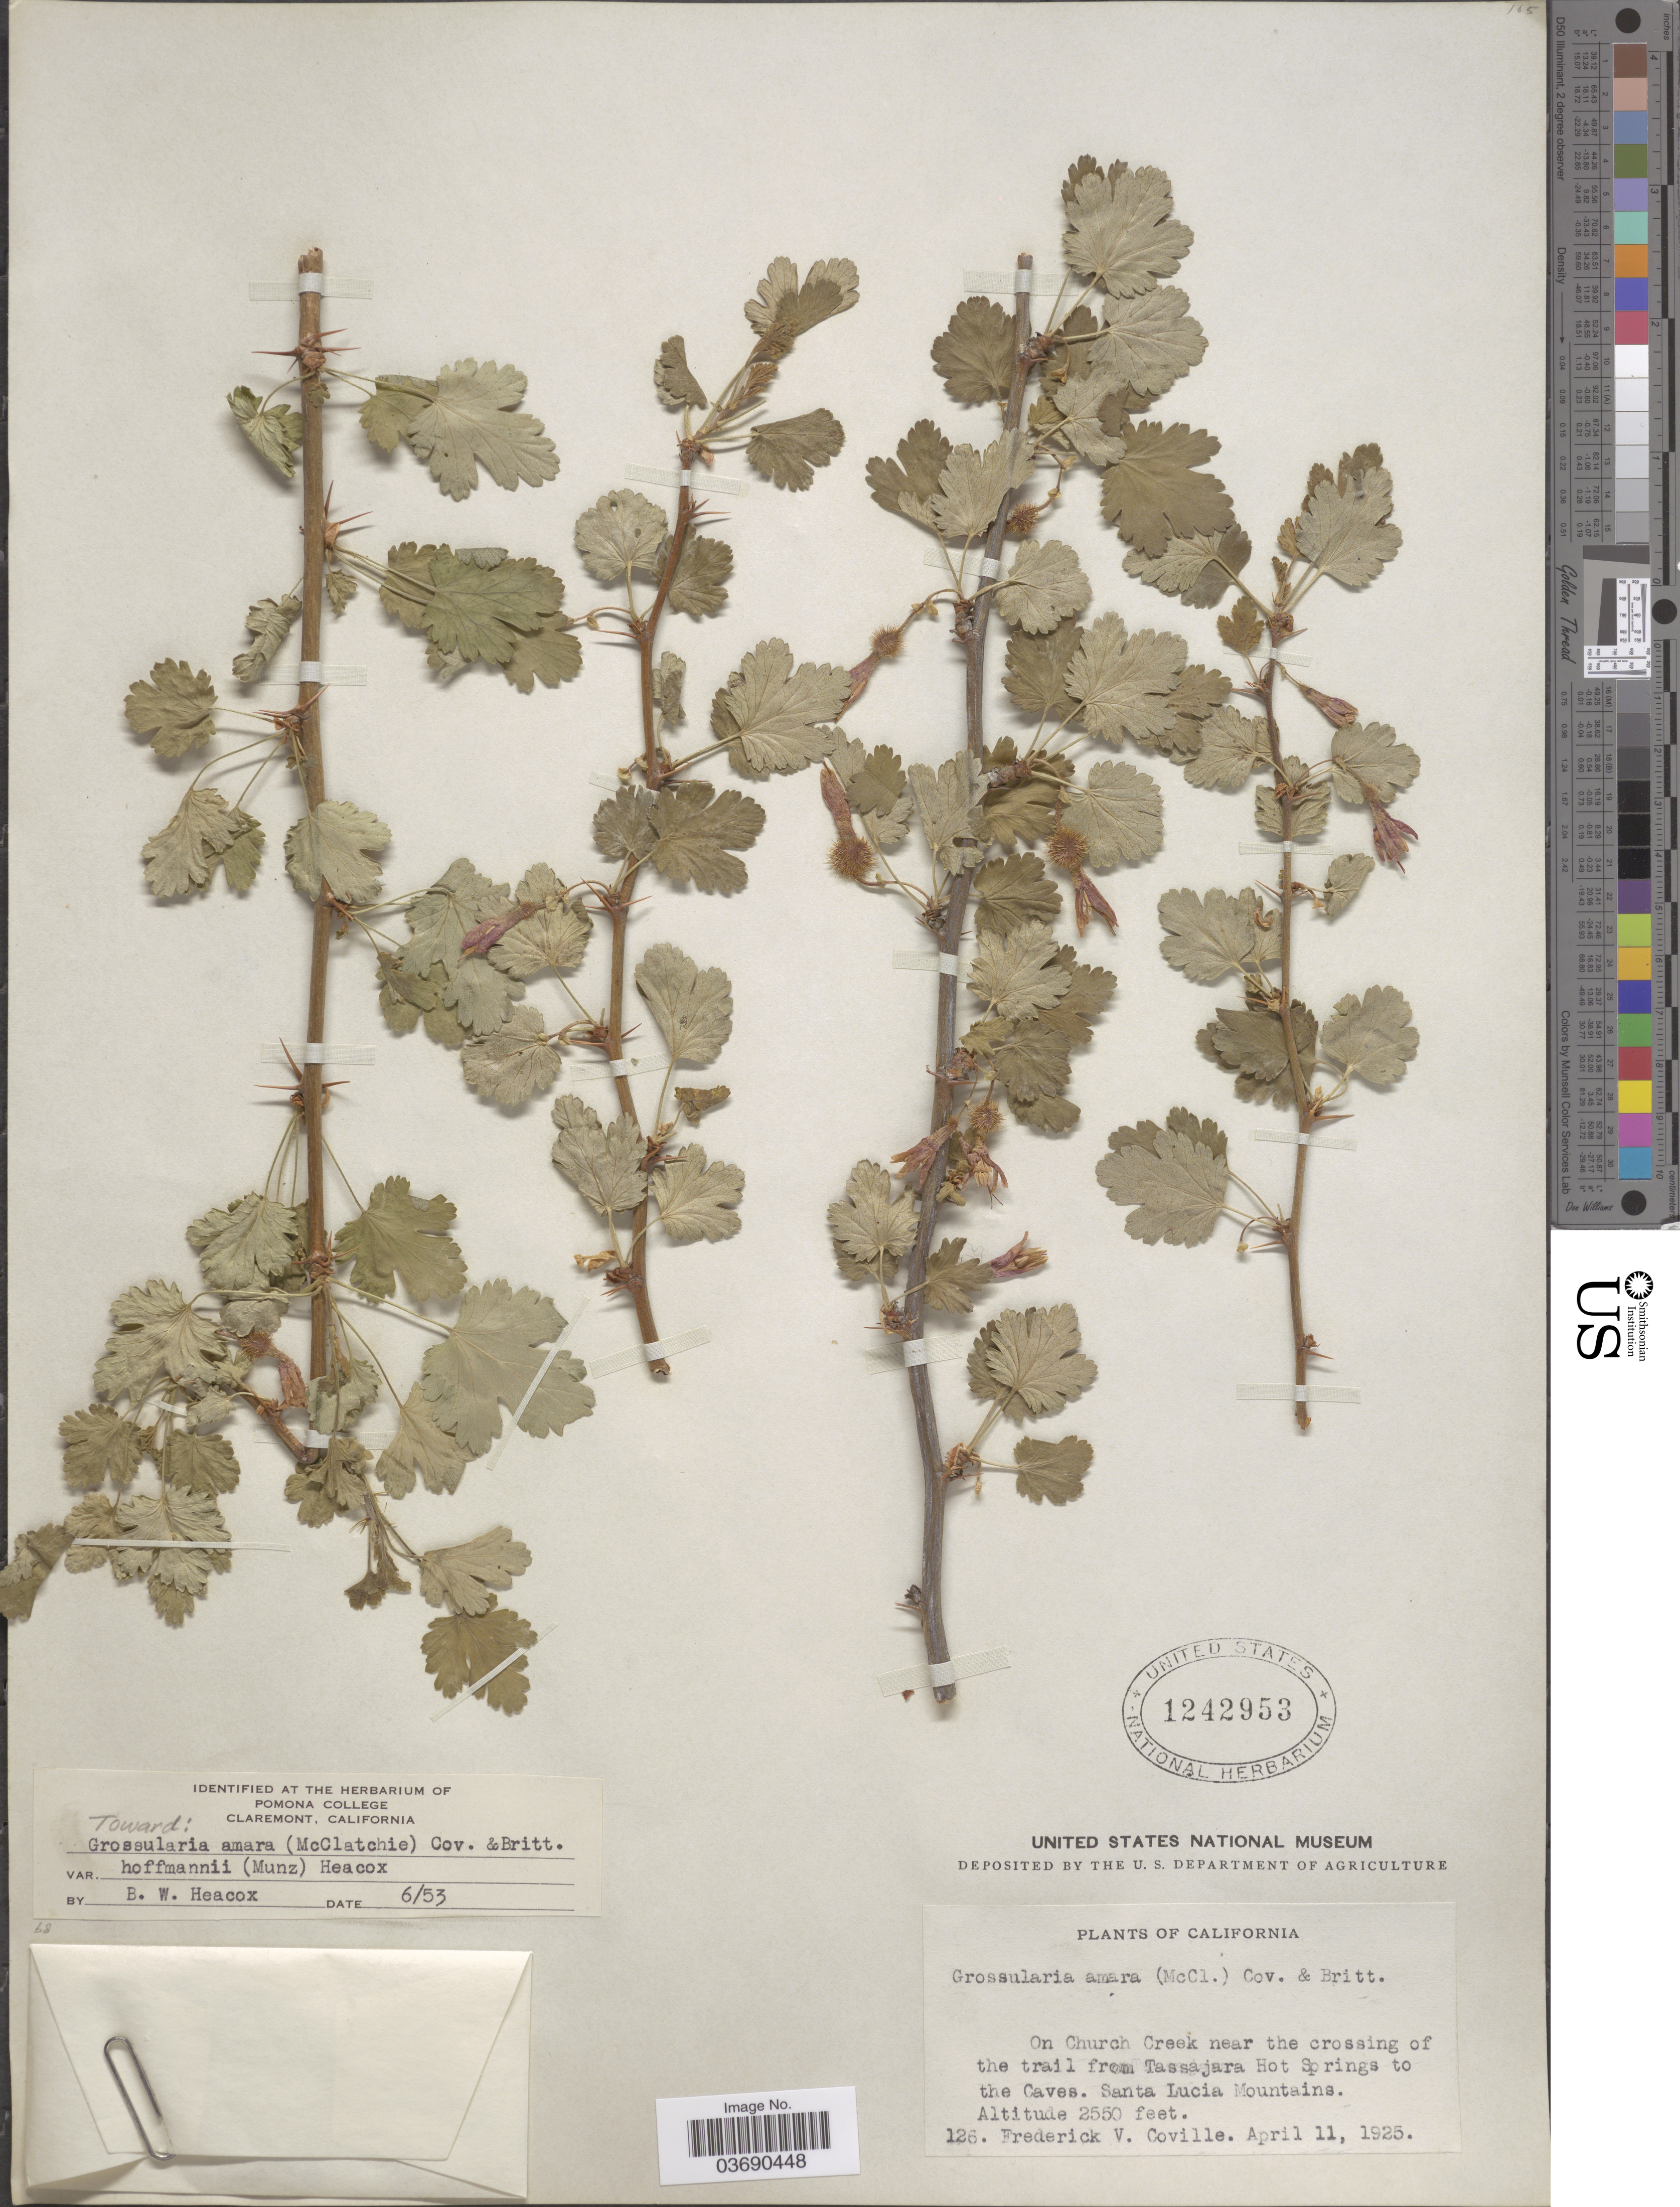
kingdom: Plantae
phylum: Tracheophyta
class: Magnoliopsida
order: Saxifragales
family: Grossulariaceae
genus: Ribes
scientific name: Ribes amarum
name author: McClatchie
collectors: F. V. Coville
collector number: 126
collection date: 1925-04-11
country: United States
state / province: California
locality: On Church Creek near the crossing of the trail from Tassajara Hot Springs to the Caves. Santa Lucia Mountains.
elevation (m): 777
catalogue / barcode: US 1242953